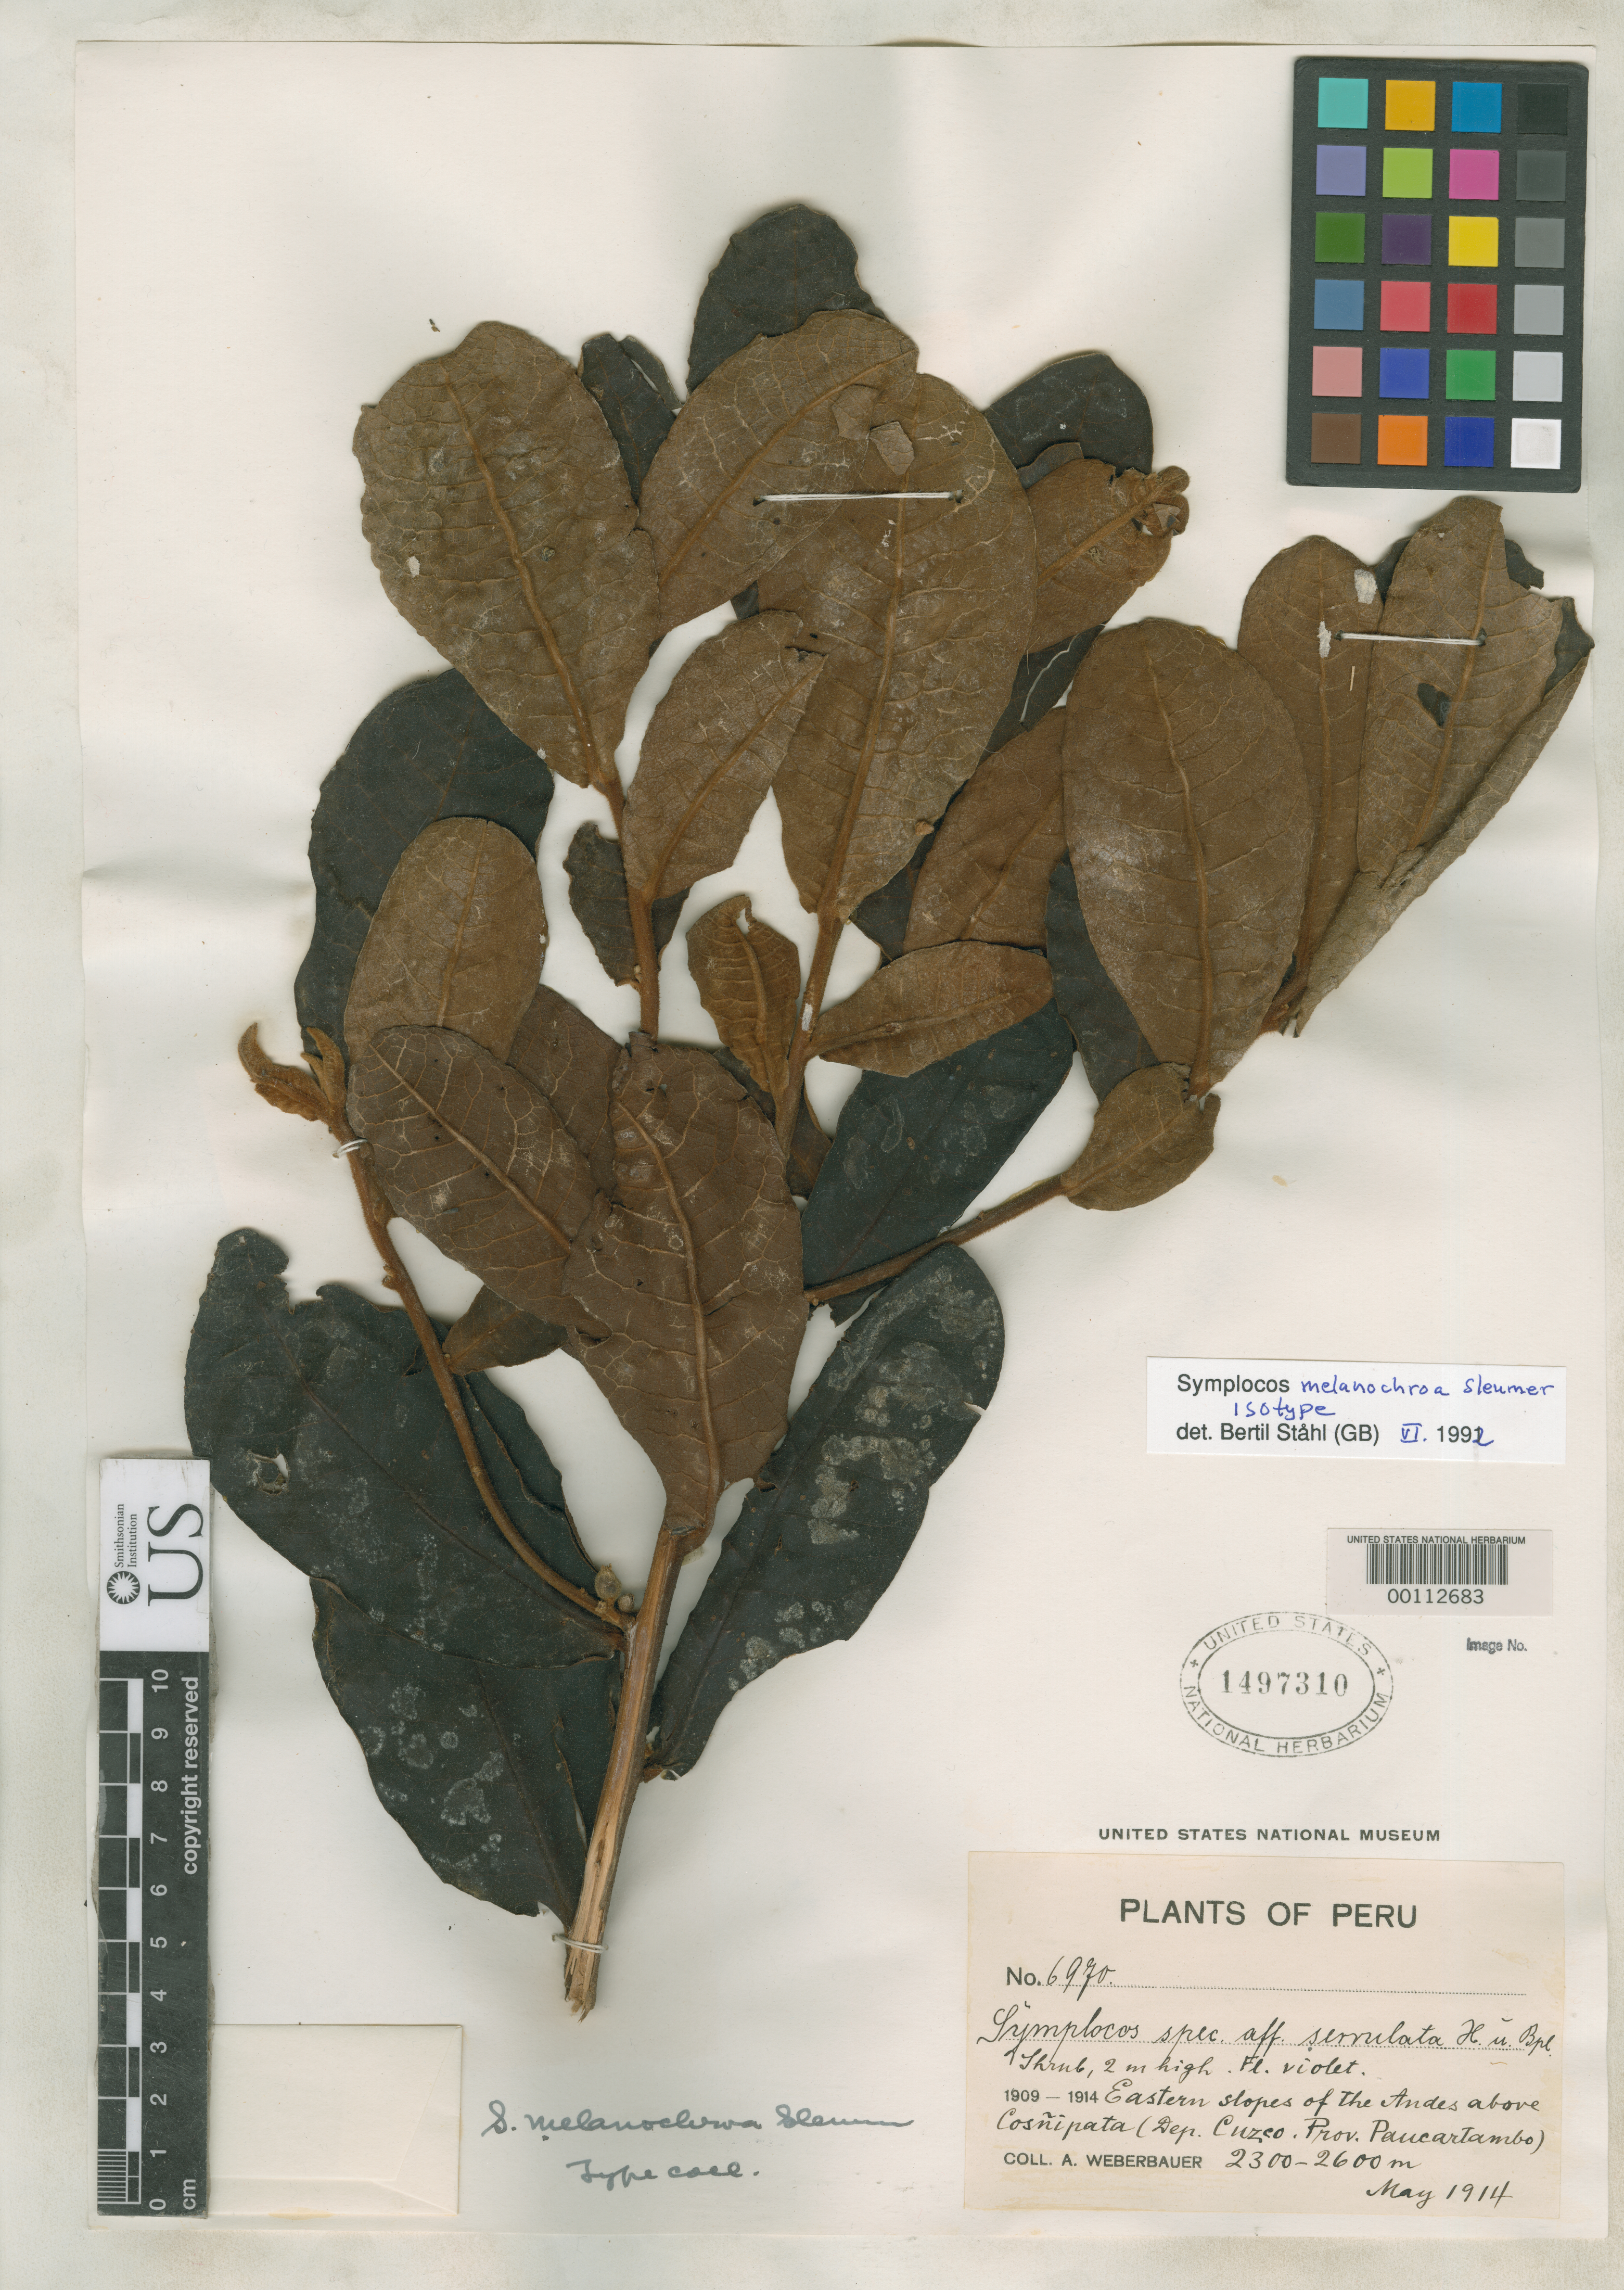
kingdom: Plantae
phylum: Tracheophyta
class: Magnoliopsida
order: Ericales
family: Symplocaceae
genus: Symplocos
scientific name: Symplocos melanochroa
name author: Sleumer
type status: Isotype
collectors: A. Weberbauer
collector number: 6970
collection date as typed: May 1914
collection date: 1914-05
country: Peru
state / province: Cusco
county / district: Paucartambo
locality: eastern slopes of Andes above Cosñipata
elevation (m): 2300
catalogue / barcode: US 1497310